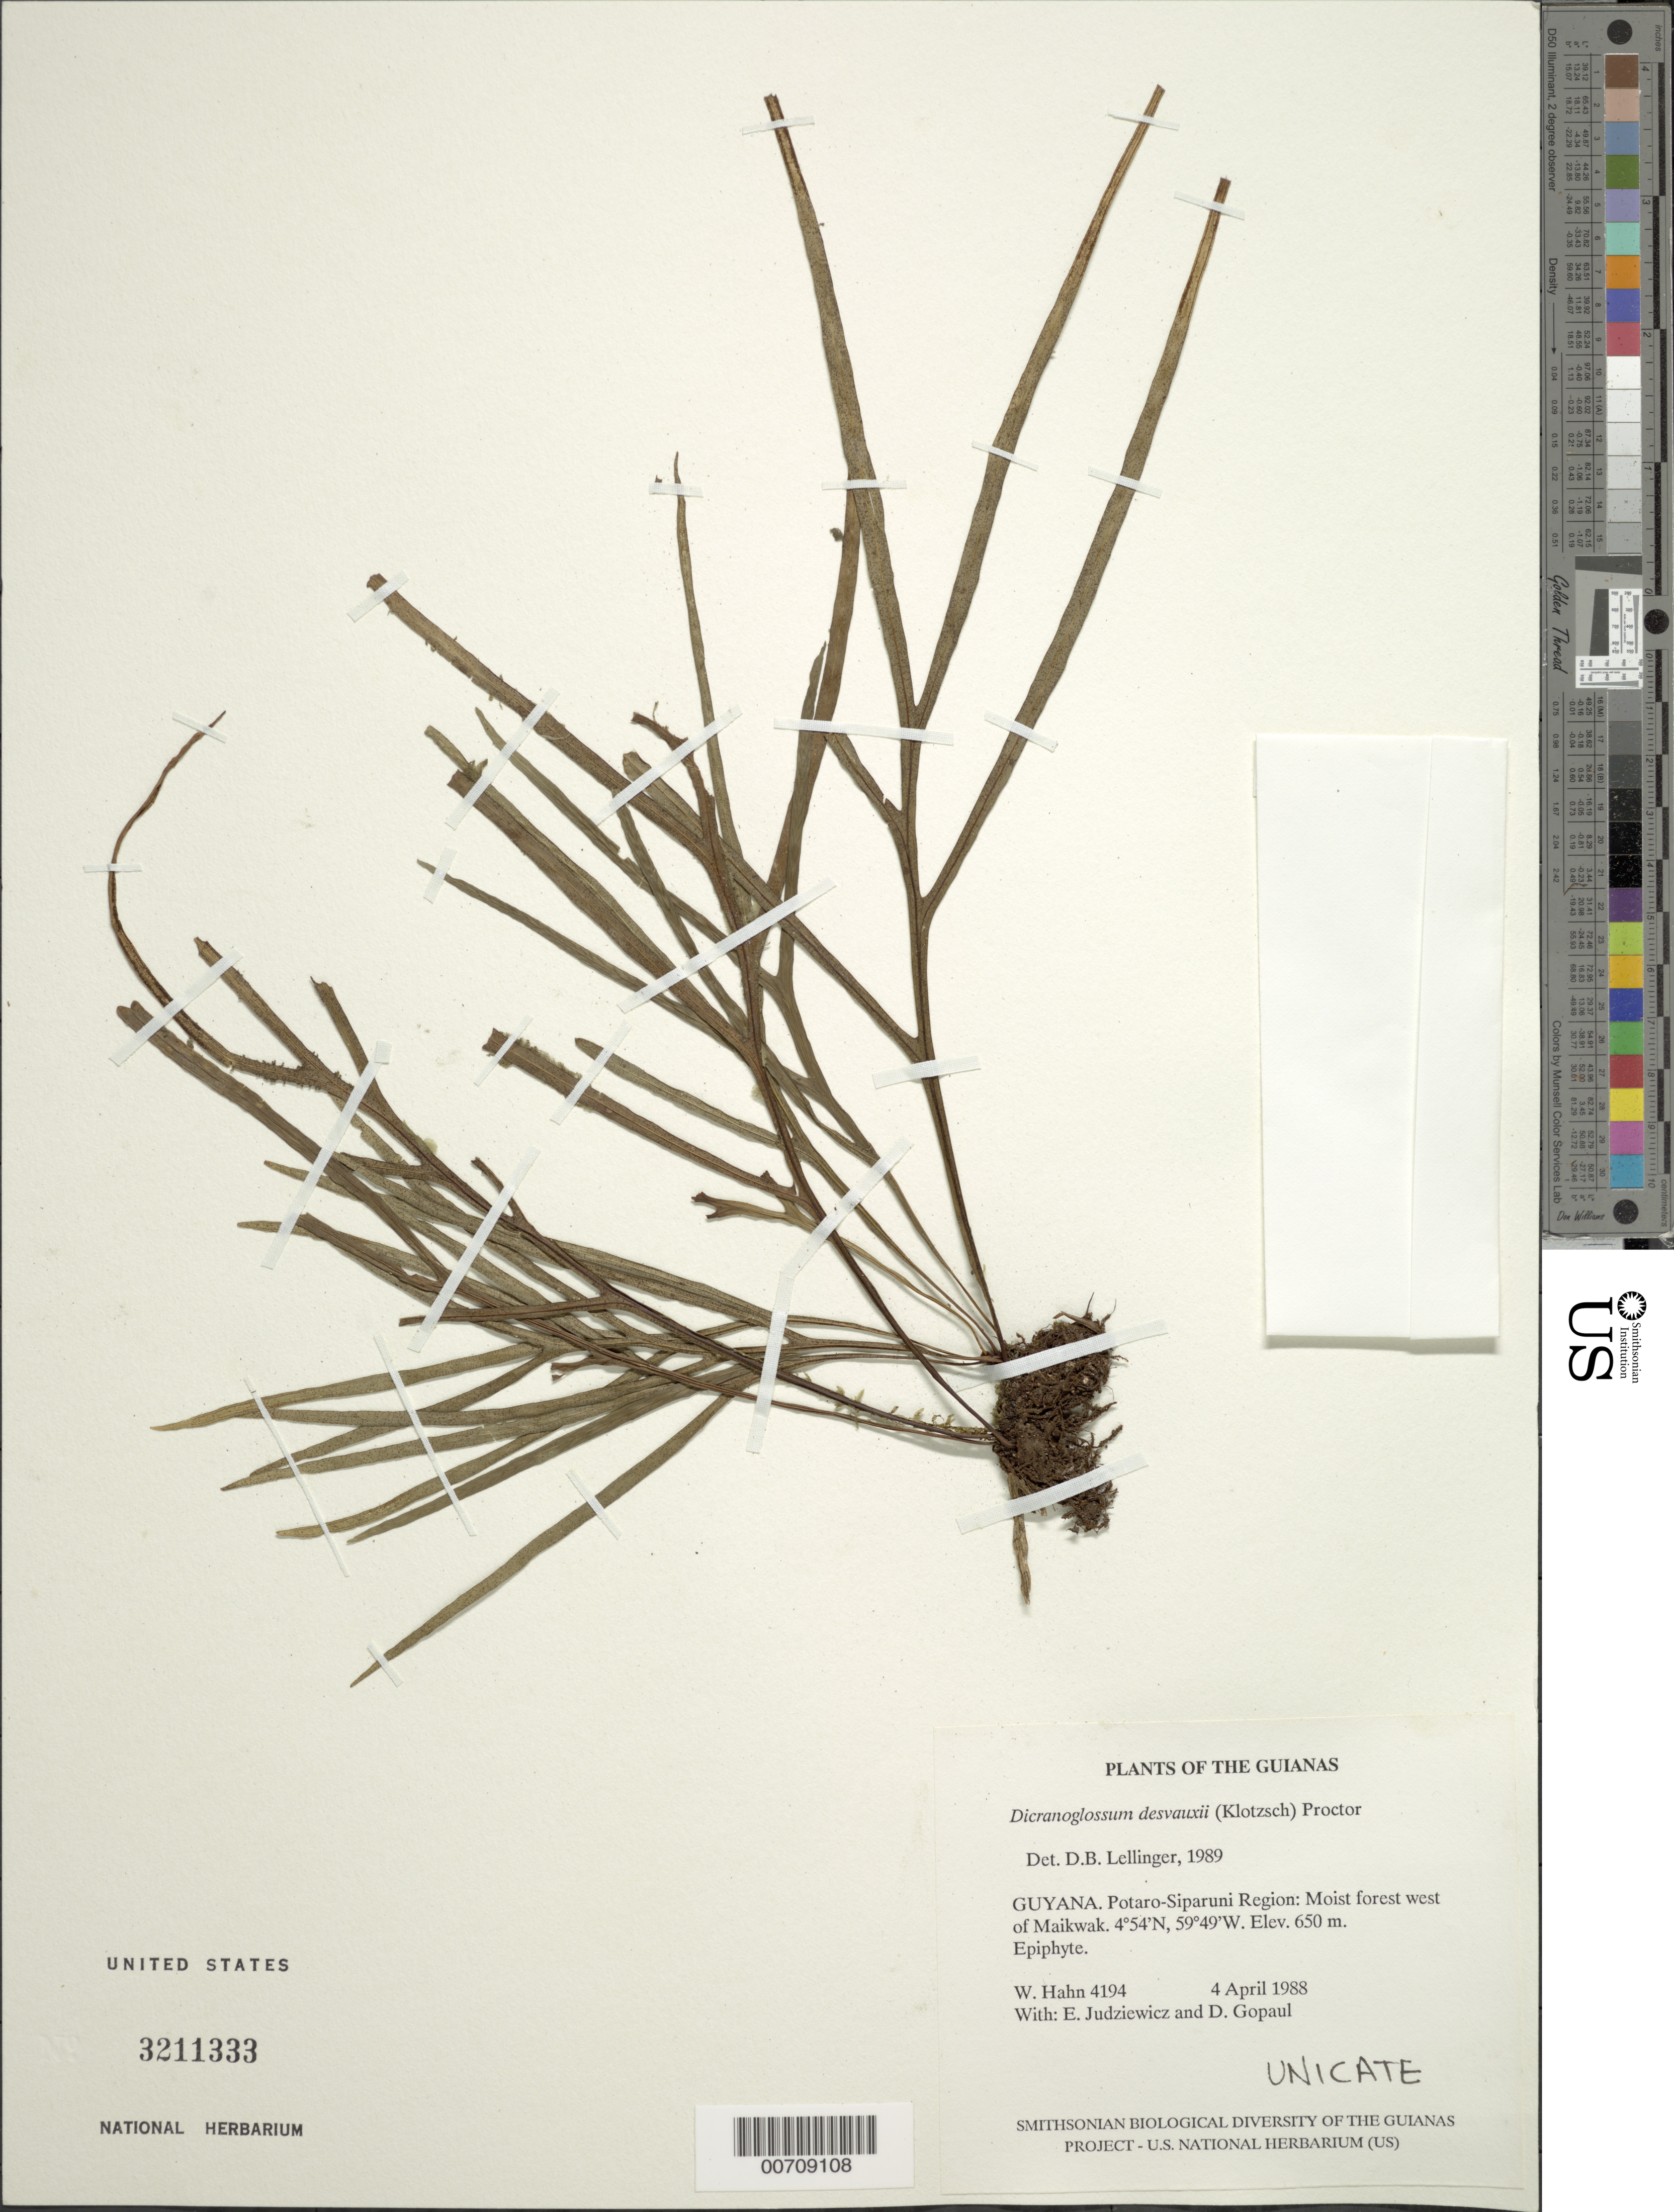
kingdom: Plantae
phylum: Tracheophyta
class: Polypodiopsida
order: Polypodiales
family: Polypodiaceae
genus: Pleopeltis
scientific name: Pleopeltis desvauxii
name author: (Klotzsch) Salino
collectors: W. Hahn, E. J. Judziewicz & D. Gopaul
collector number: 4194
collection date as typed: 4 April 1988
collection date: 1988-04-04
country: Guyana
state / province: Potaro-Siparuni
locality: West of Maikwak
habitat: Moist forest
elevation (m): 650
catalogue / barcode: US 3211333